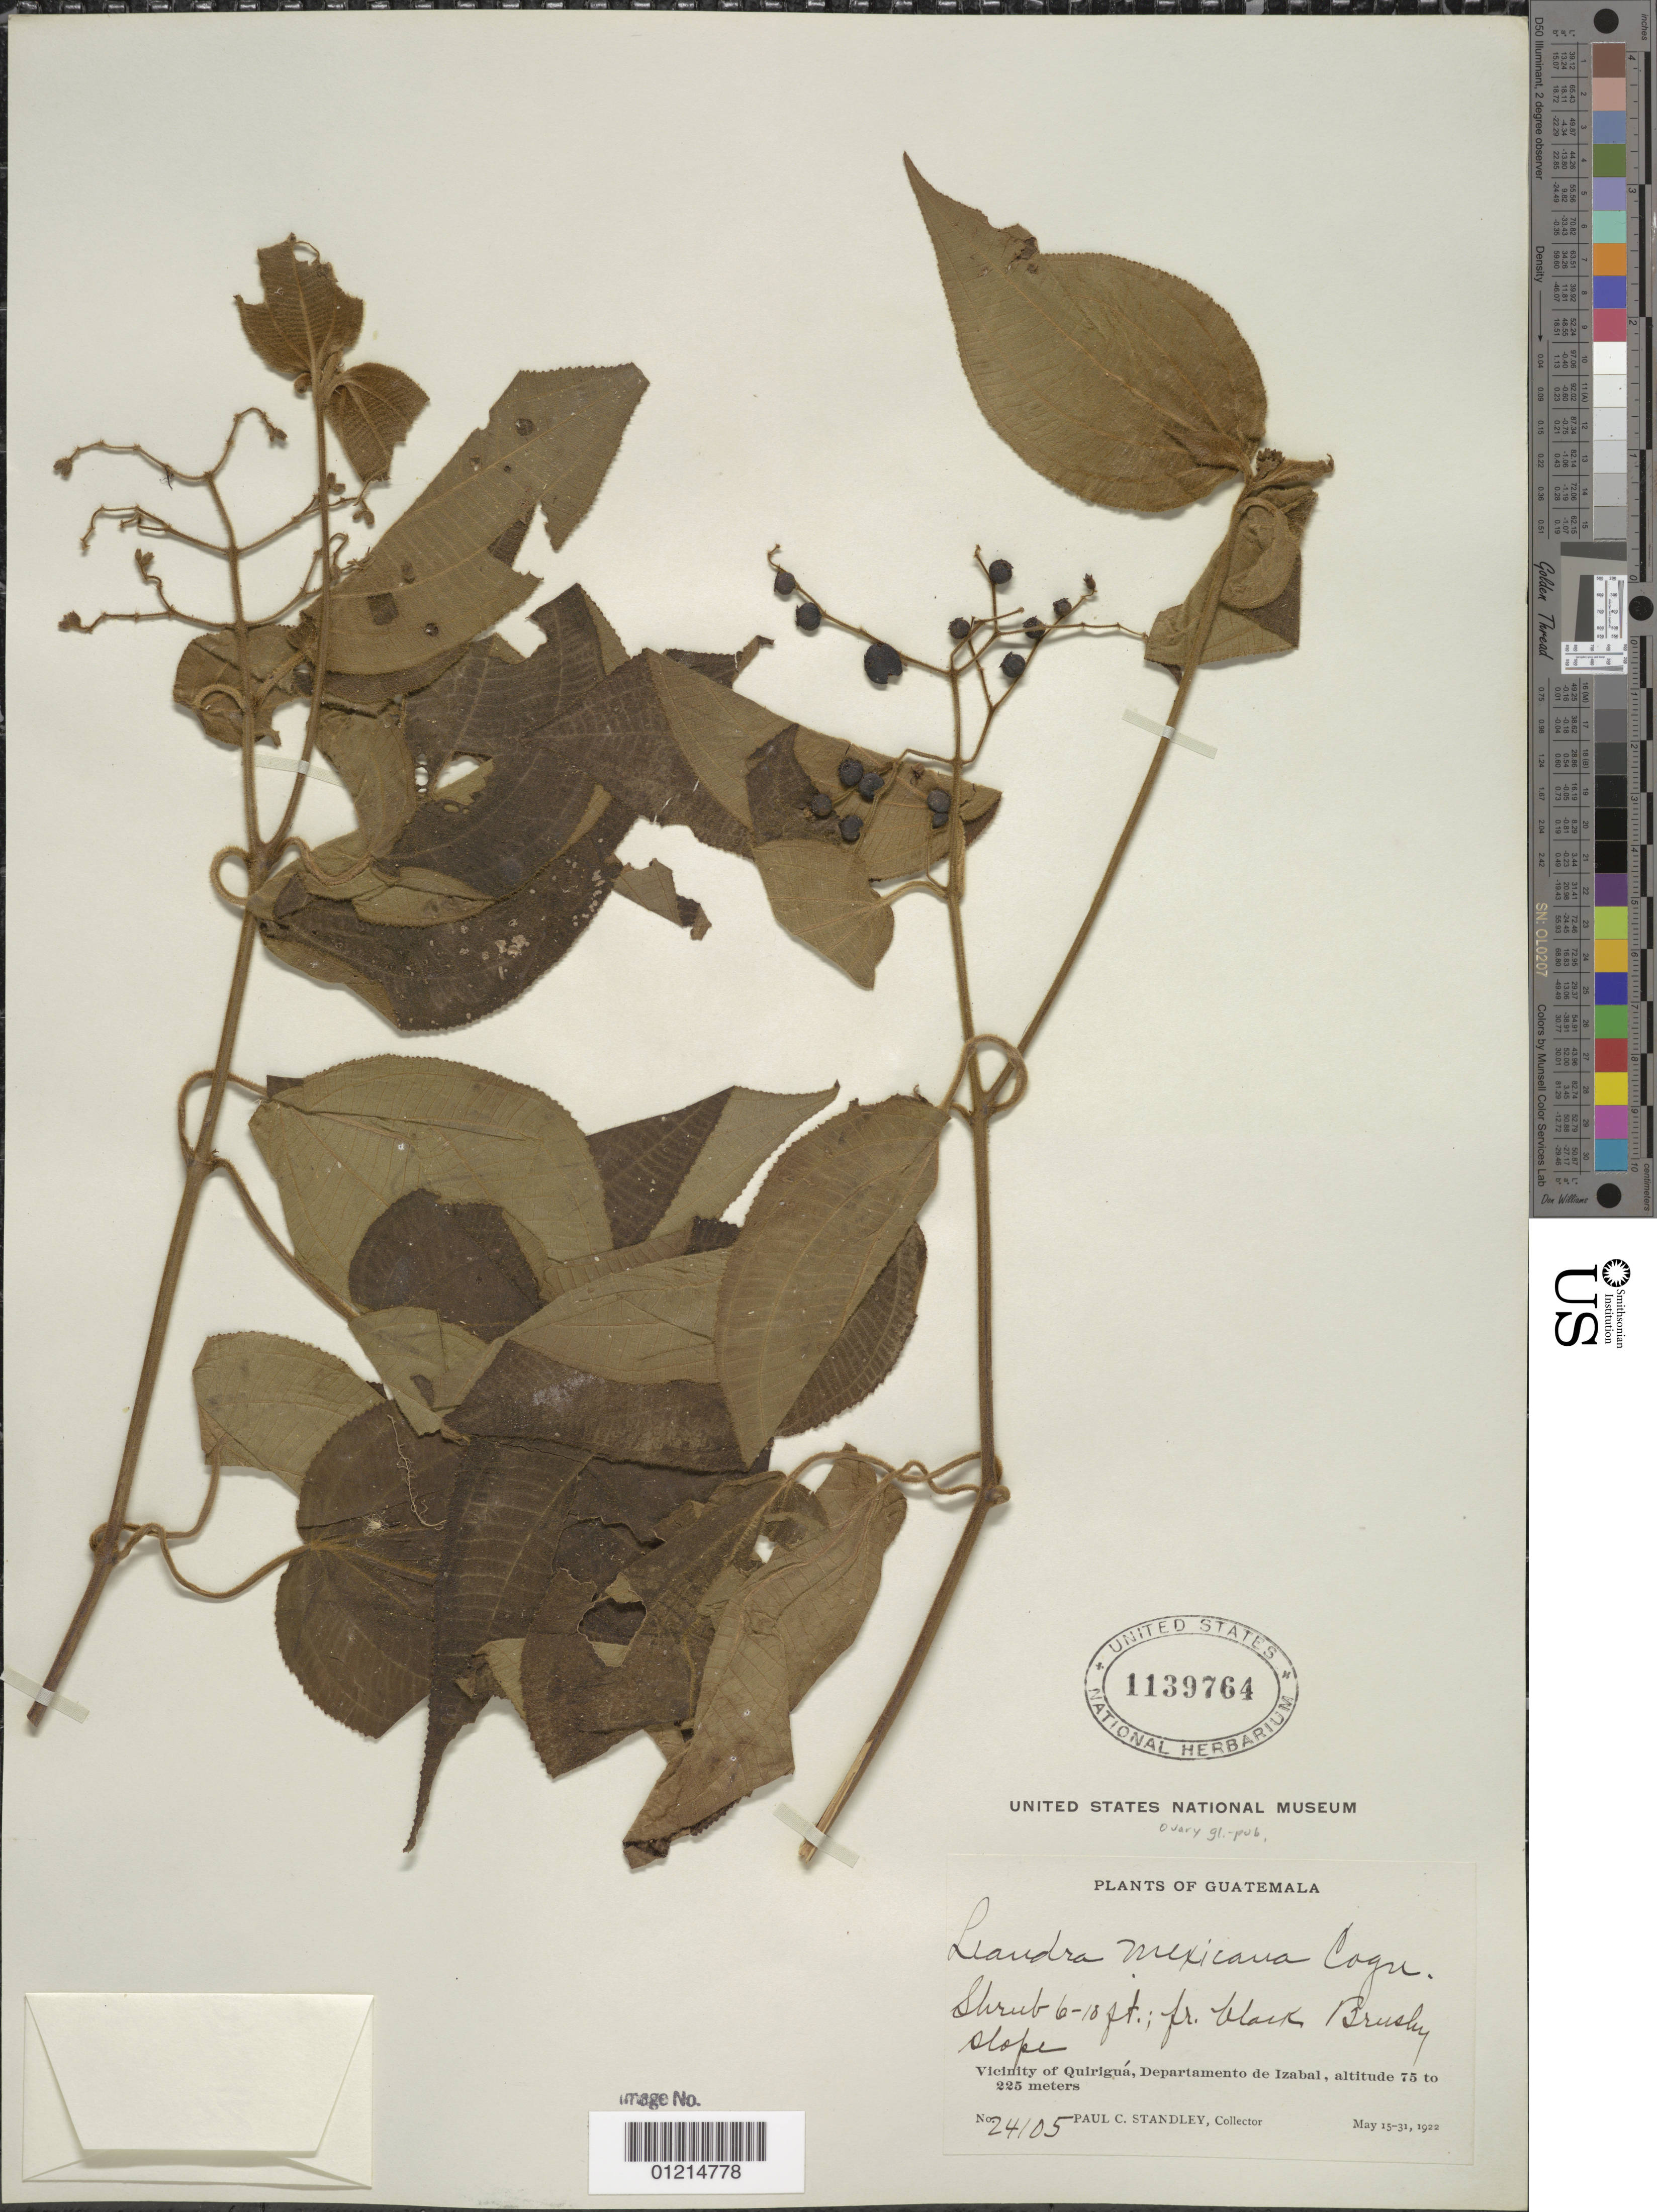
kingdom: Plantae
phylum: Tracheophyta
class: Magnoliopsida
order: Myrtales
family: Melastomataceae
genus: Leandra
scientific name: Leandra mexicana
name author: (Naudin) Cogn.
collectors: P. C. Standley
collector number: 24105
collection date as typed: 15 May 1922 to 31 Mar 1922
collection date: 1922-03-31/1922-05-15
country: Guatemala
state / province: Izabal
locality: Vicinity of Quiriguá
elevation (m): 75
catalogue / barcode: US 1139764